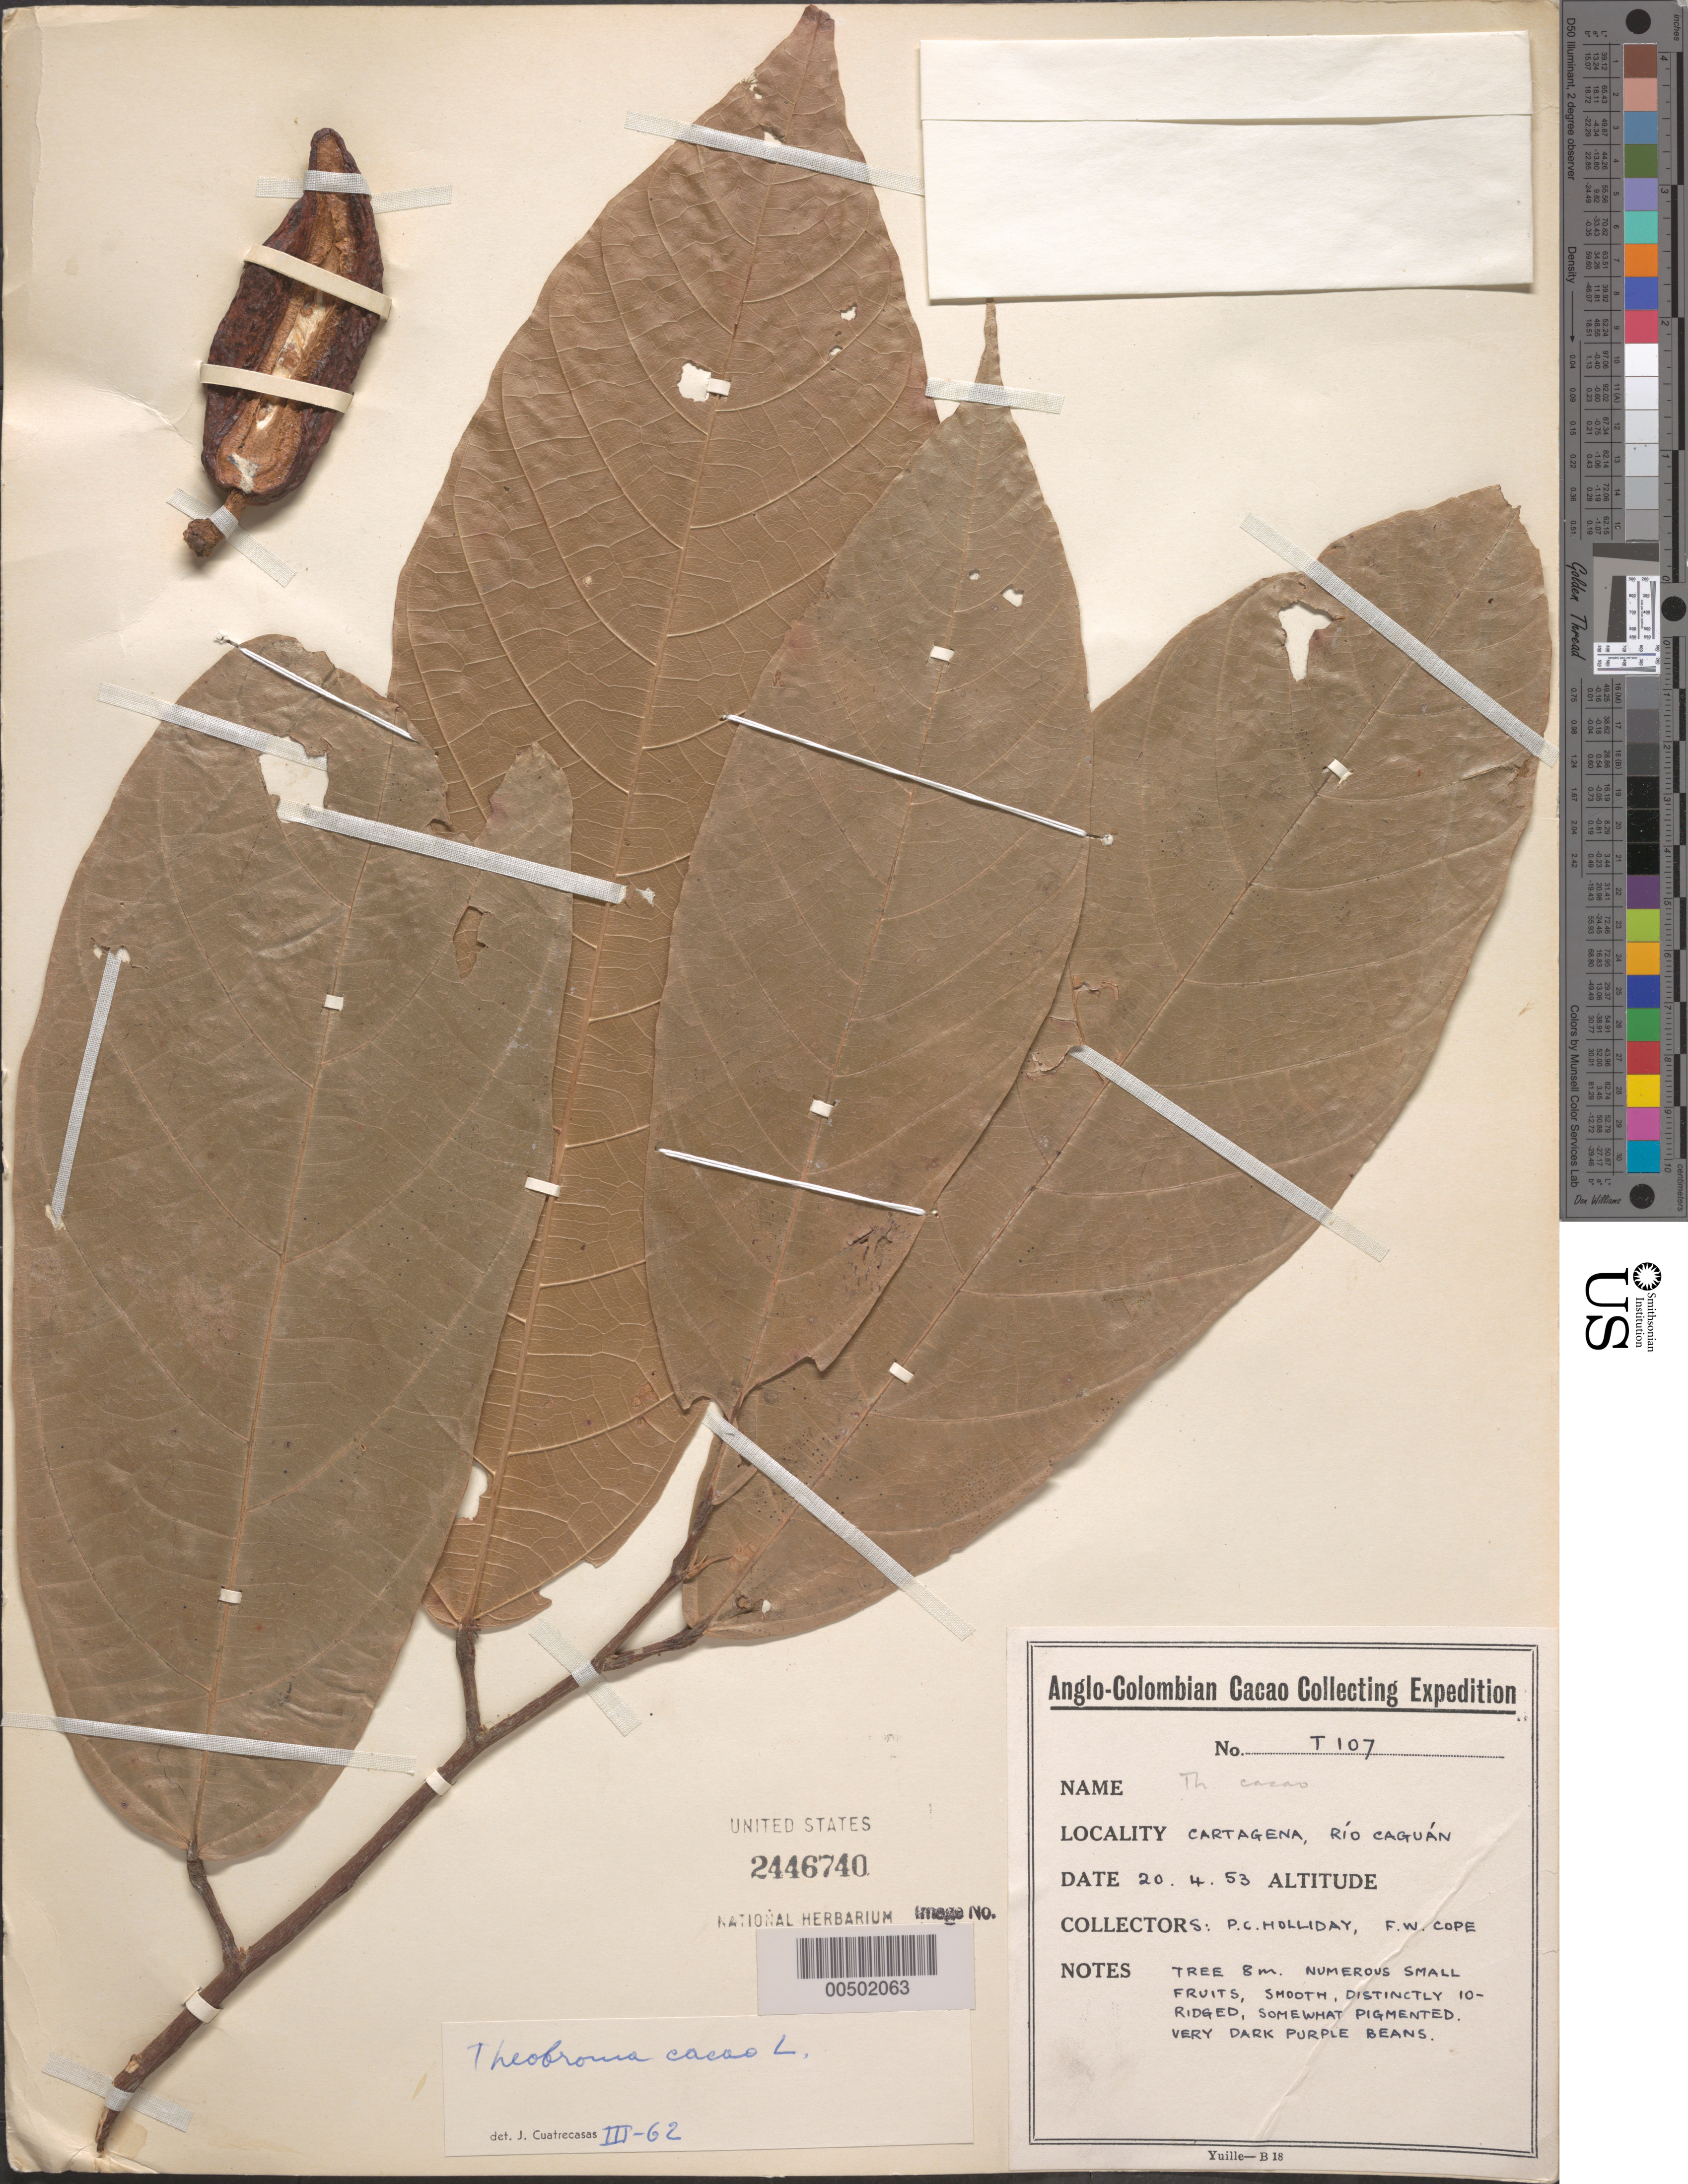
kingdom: Plantae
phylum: Tracheophyta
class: Magnoliopsida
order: Malvales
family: Malvaceae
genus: Theobroma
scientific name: Theobroma cacao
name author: L.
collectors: P. C. Holliday & F. Cope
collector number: T107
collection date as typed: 20 Apr 1953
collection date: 1953-04-20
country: Colombia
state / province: Bolívar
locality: Cartagena, Río Caguán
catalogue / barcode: US 2446740